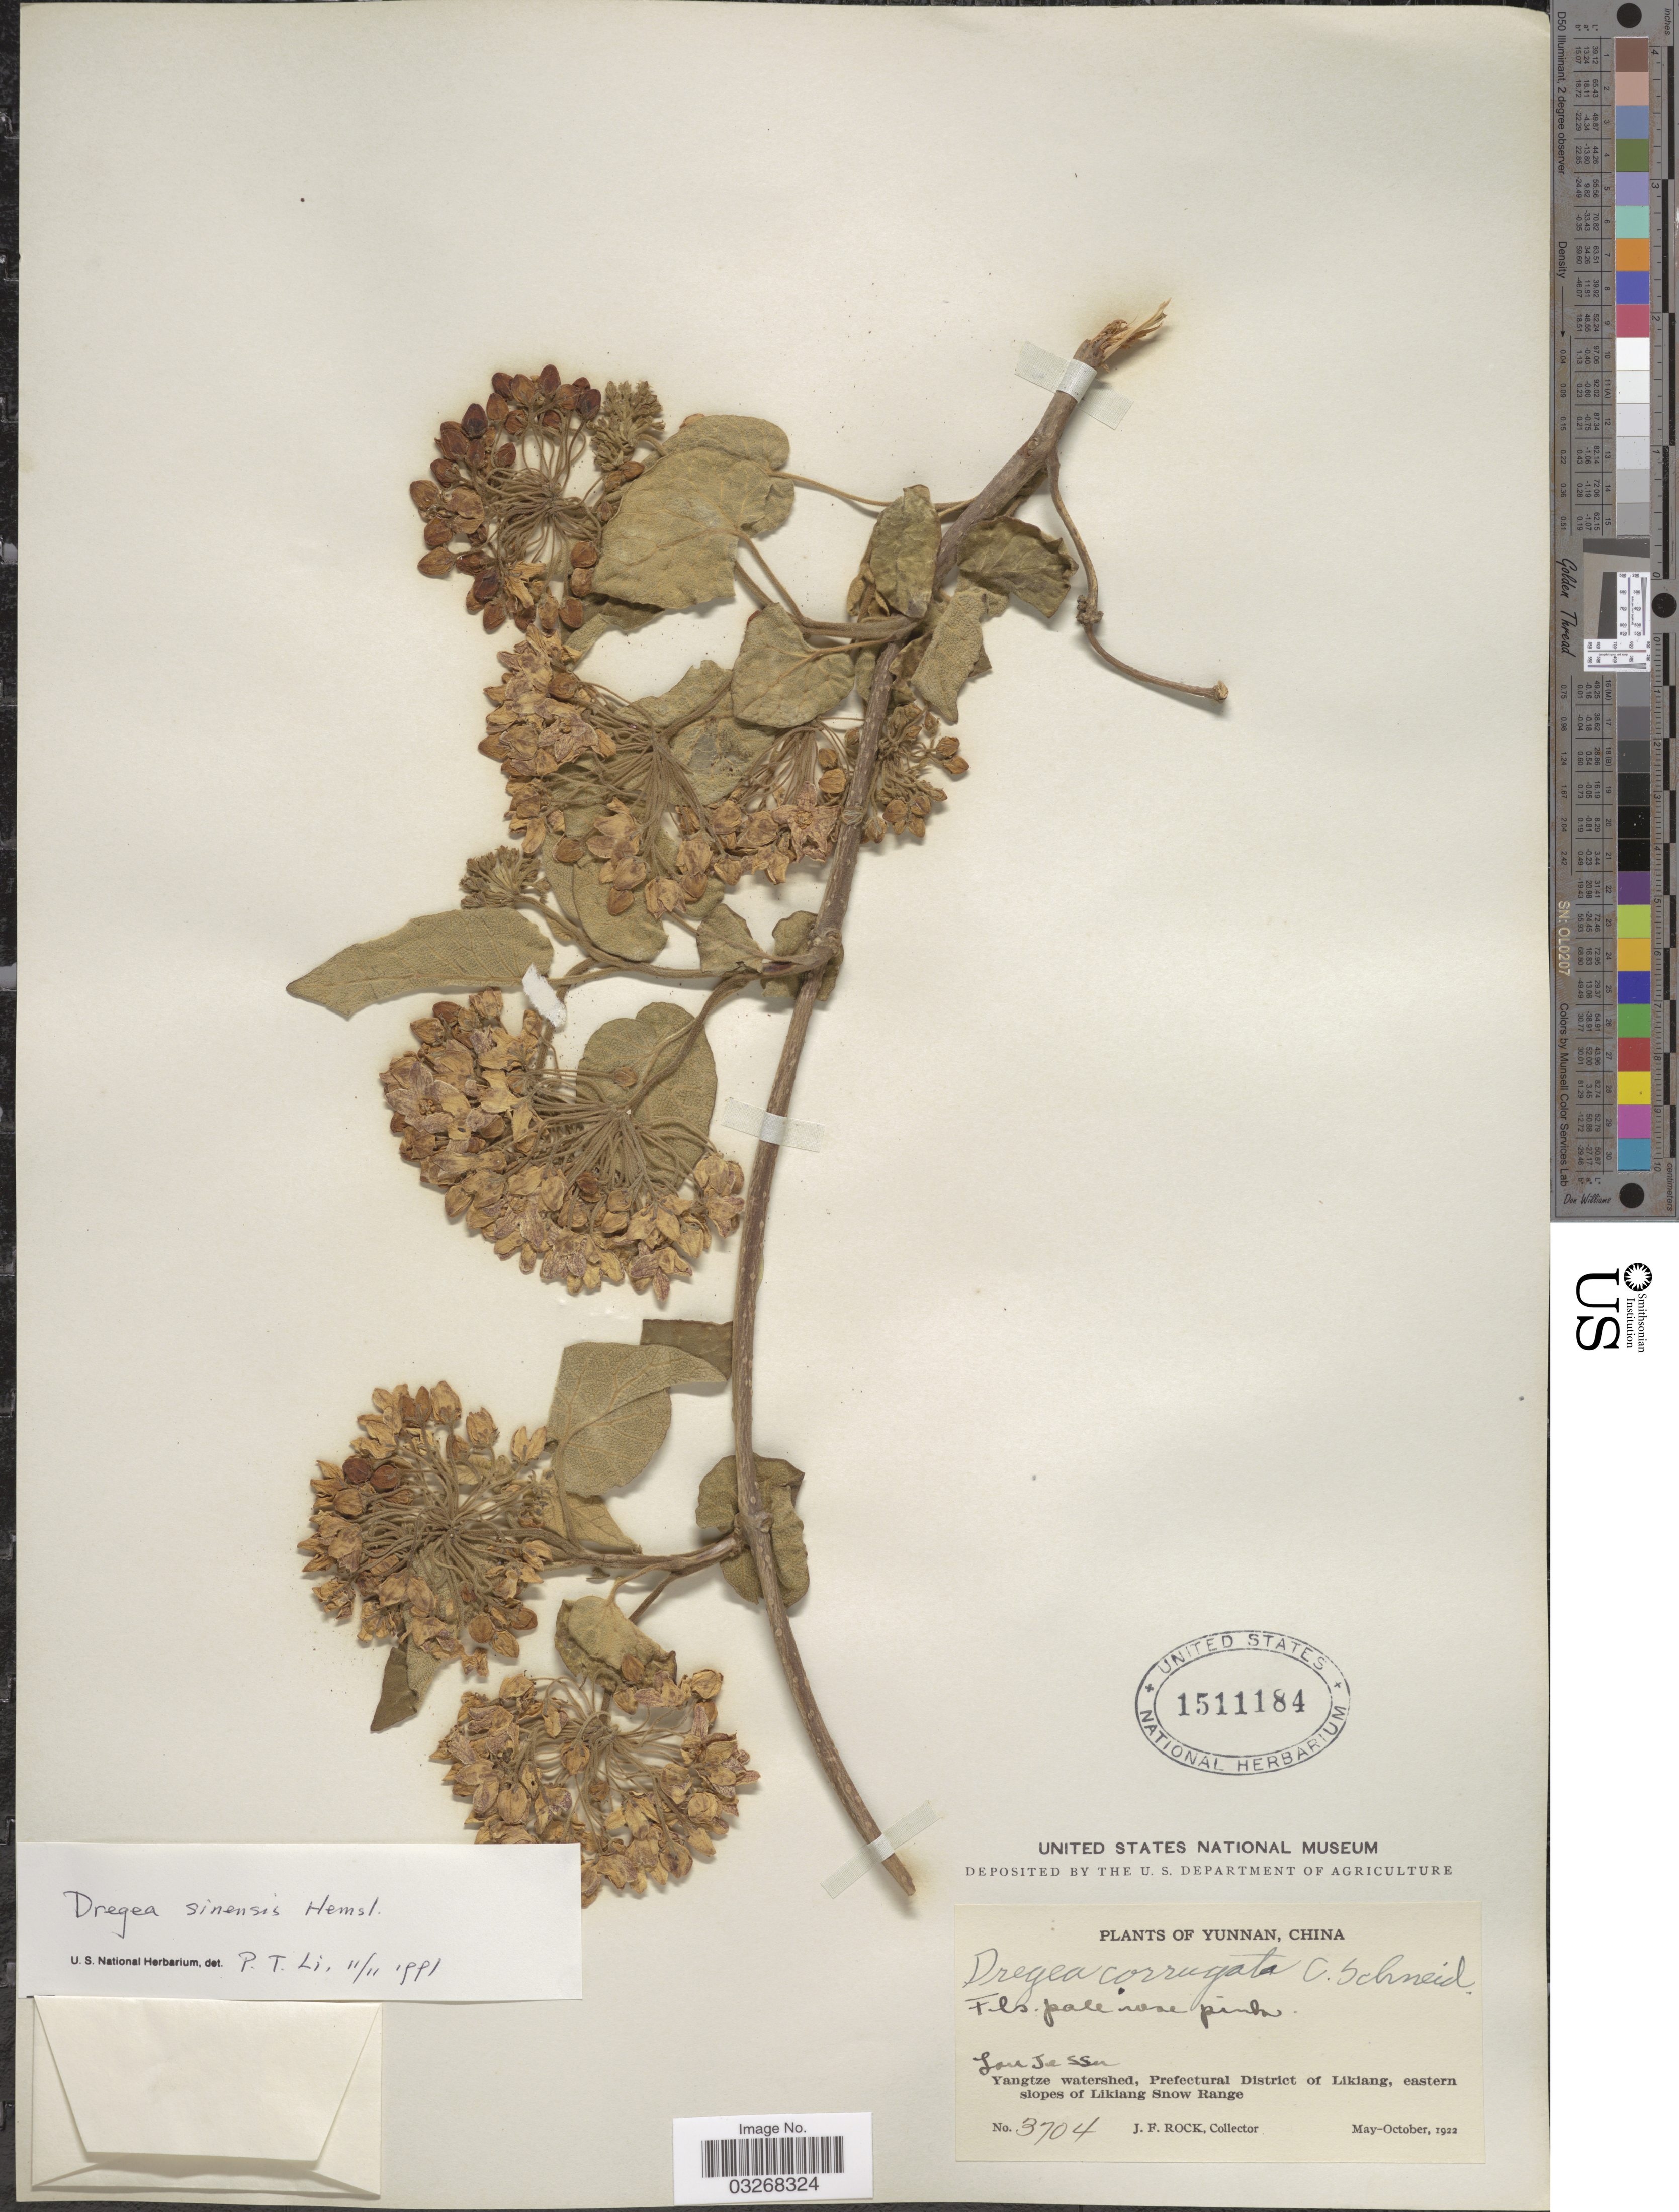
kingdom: Plantae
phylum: Tracheophyta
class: Magnoliopsida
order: Gentianales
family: Apocynaceae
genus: Dregea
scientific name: Dregea sinensis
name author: Hemsl.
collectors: J. Rock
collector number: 3704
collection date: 1922-05/1922-10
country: China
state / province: Yunnan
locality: Lon Je San. Yangtze watershed, Prefectural District of Likiang, eastern slopes of Likiang Snow Range.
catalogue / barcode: US 1511184